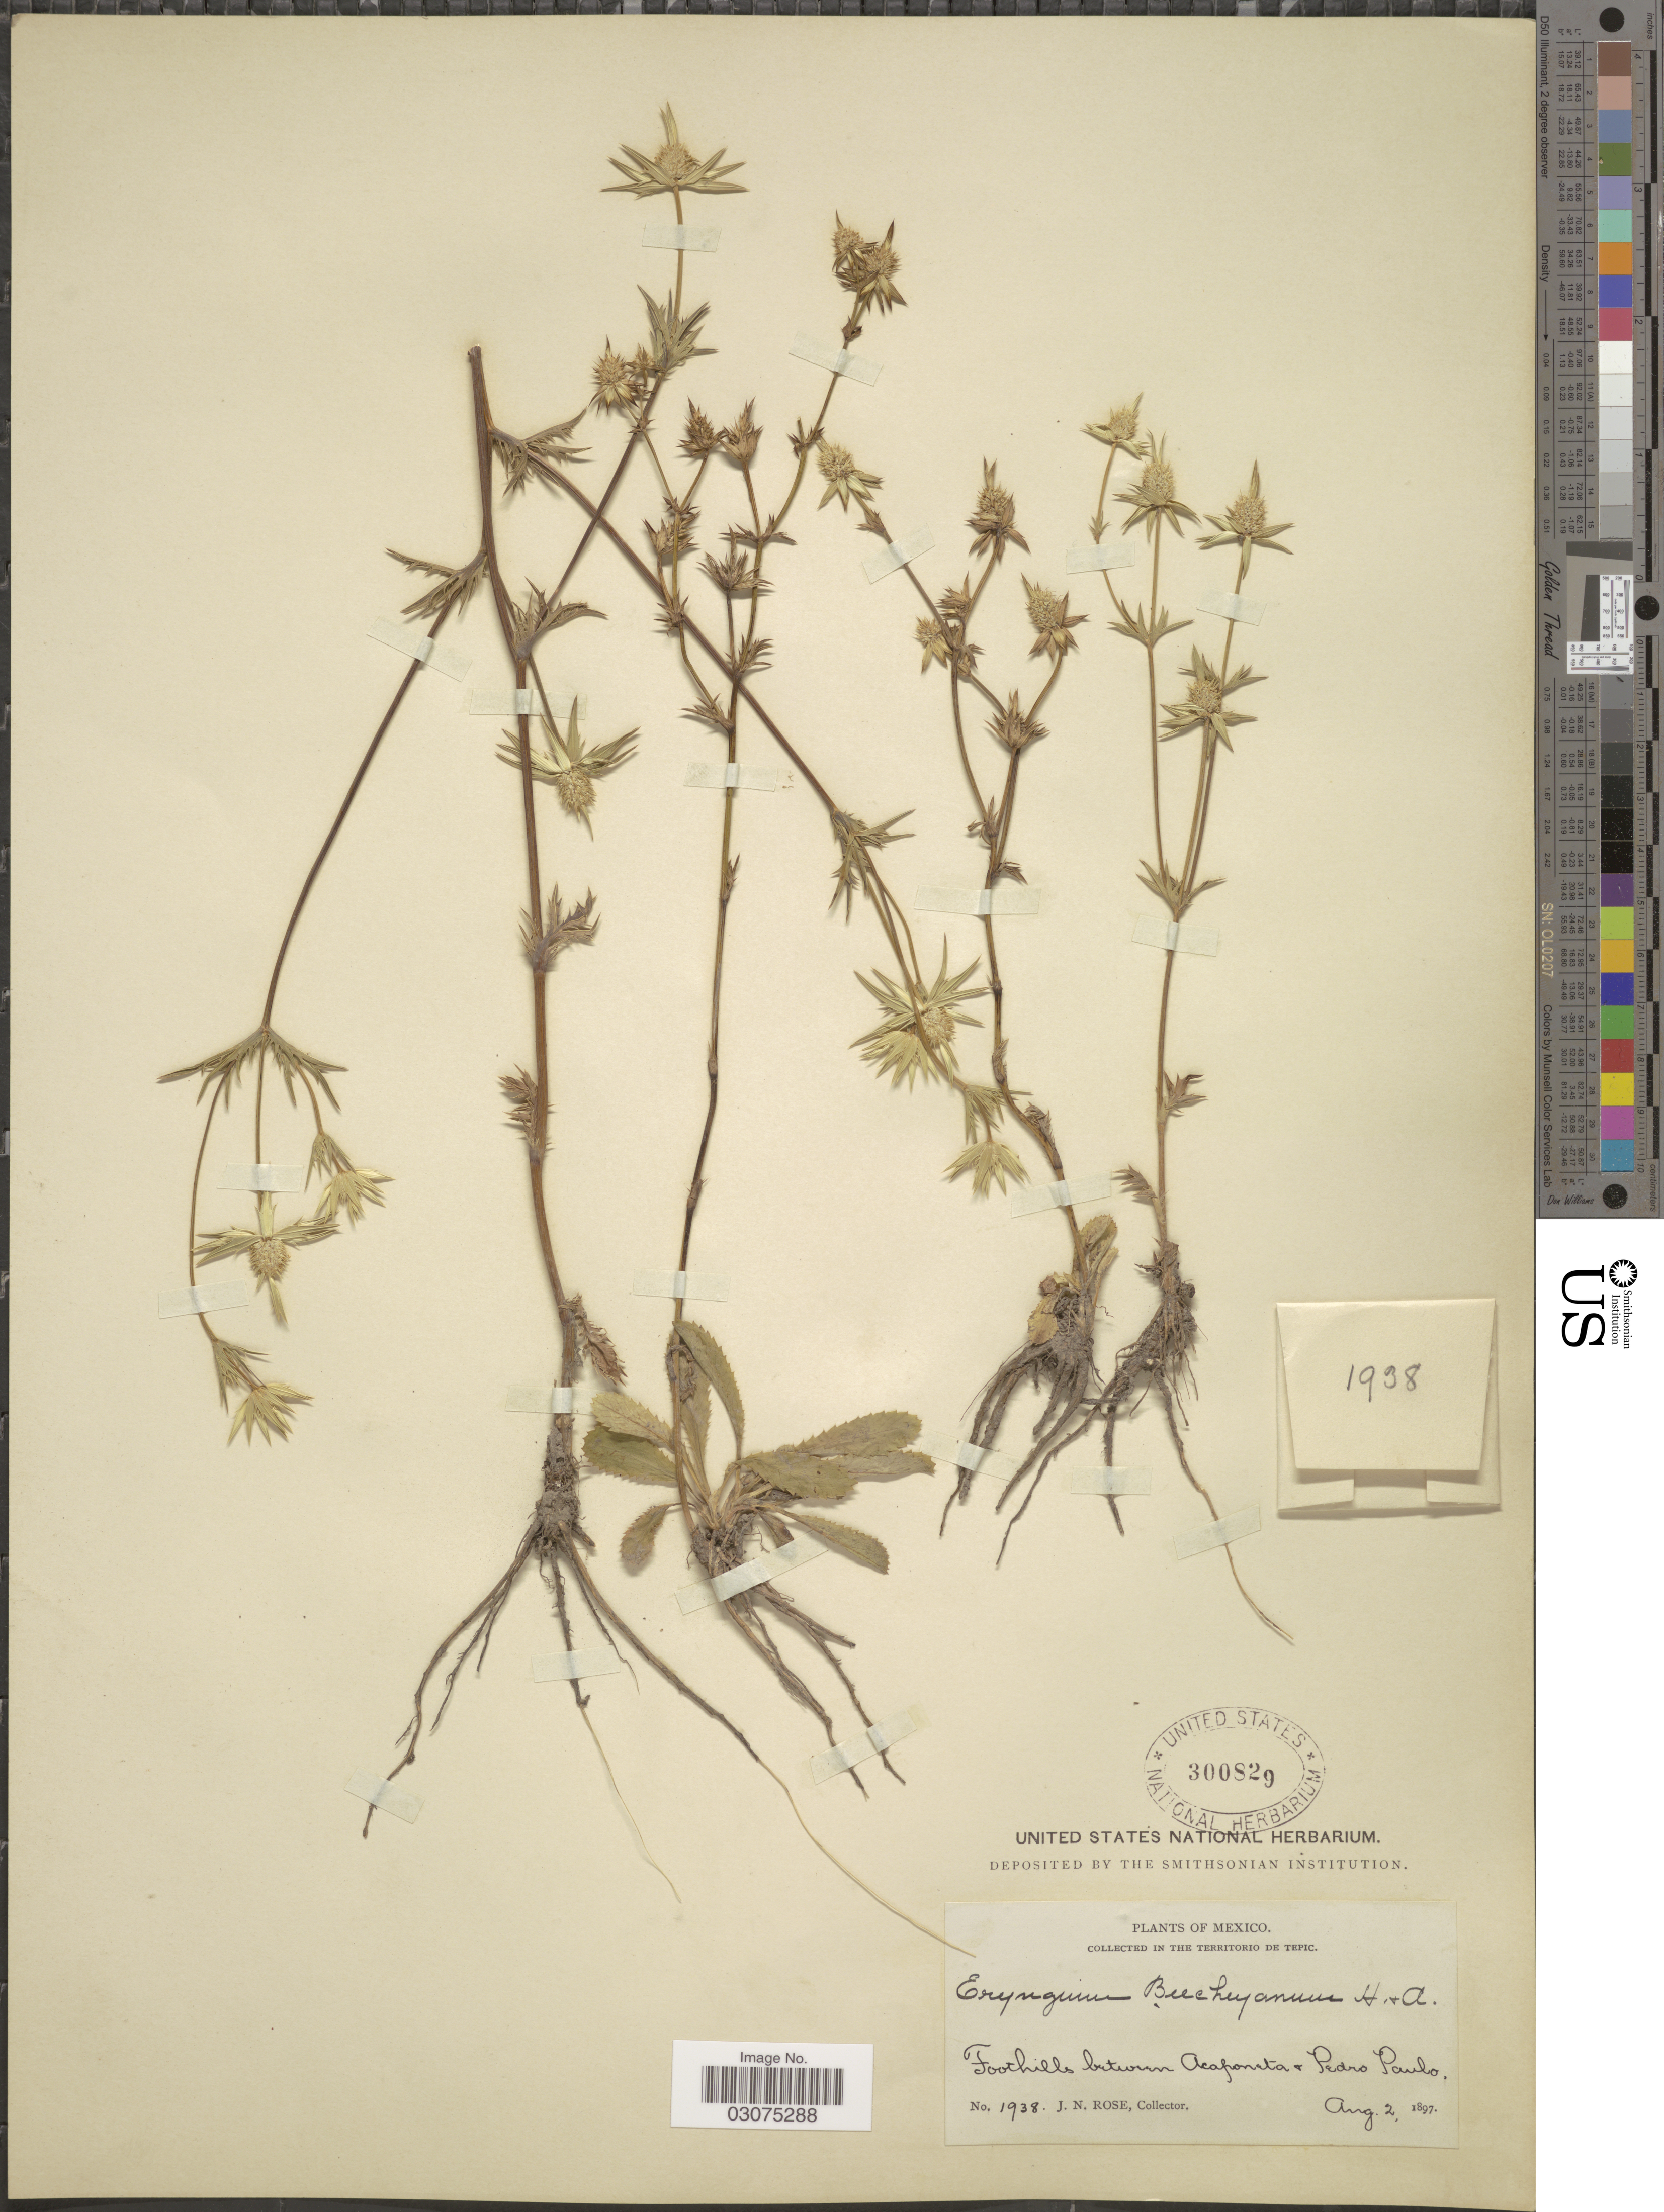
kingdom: Plantae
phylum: Tracheophyta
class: Magnoliopsida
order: Apiales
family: Apiaceae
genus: Eryngium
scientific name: Eryngium beecheyanum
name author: Hook. f. & Arn.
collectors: J. N. Rose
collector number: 1938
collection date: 1897-08-02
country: Mexico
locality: Foothills between Acaponeta & Pedro Paulo.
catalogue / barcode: US 300829